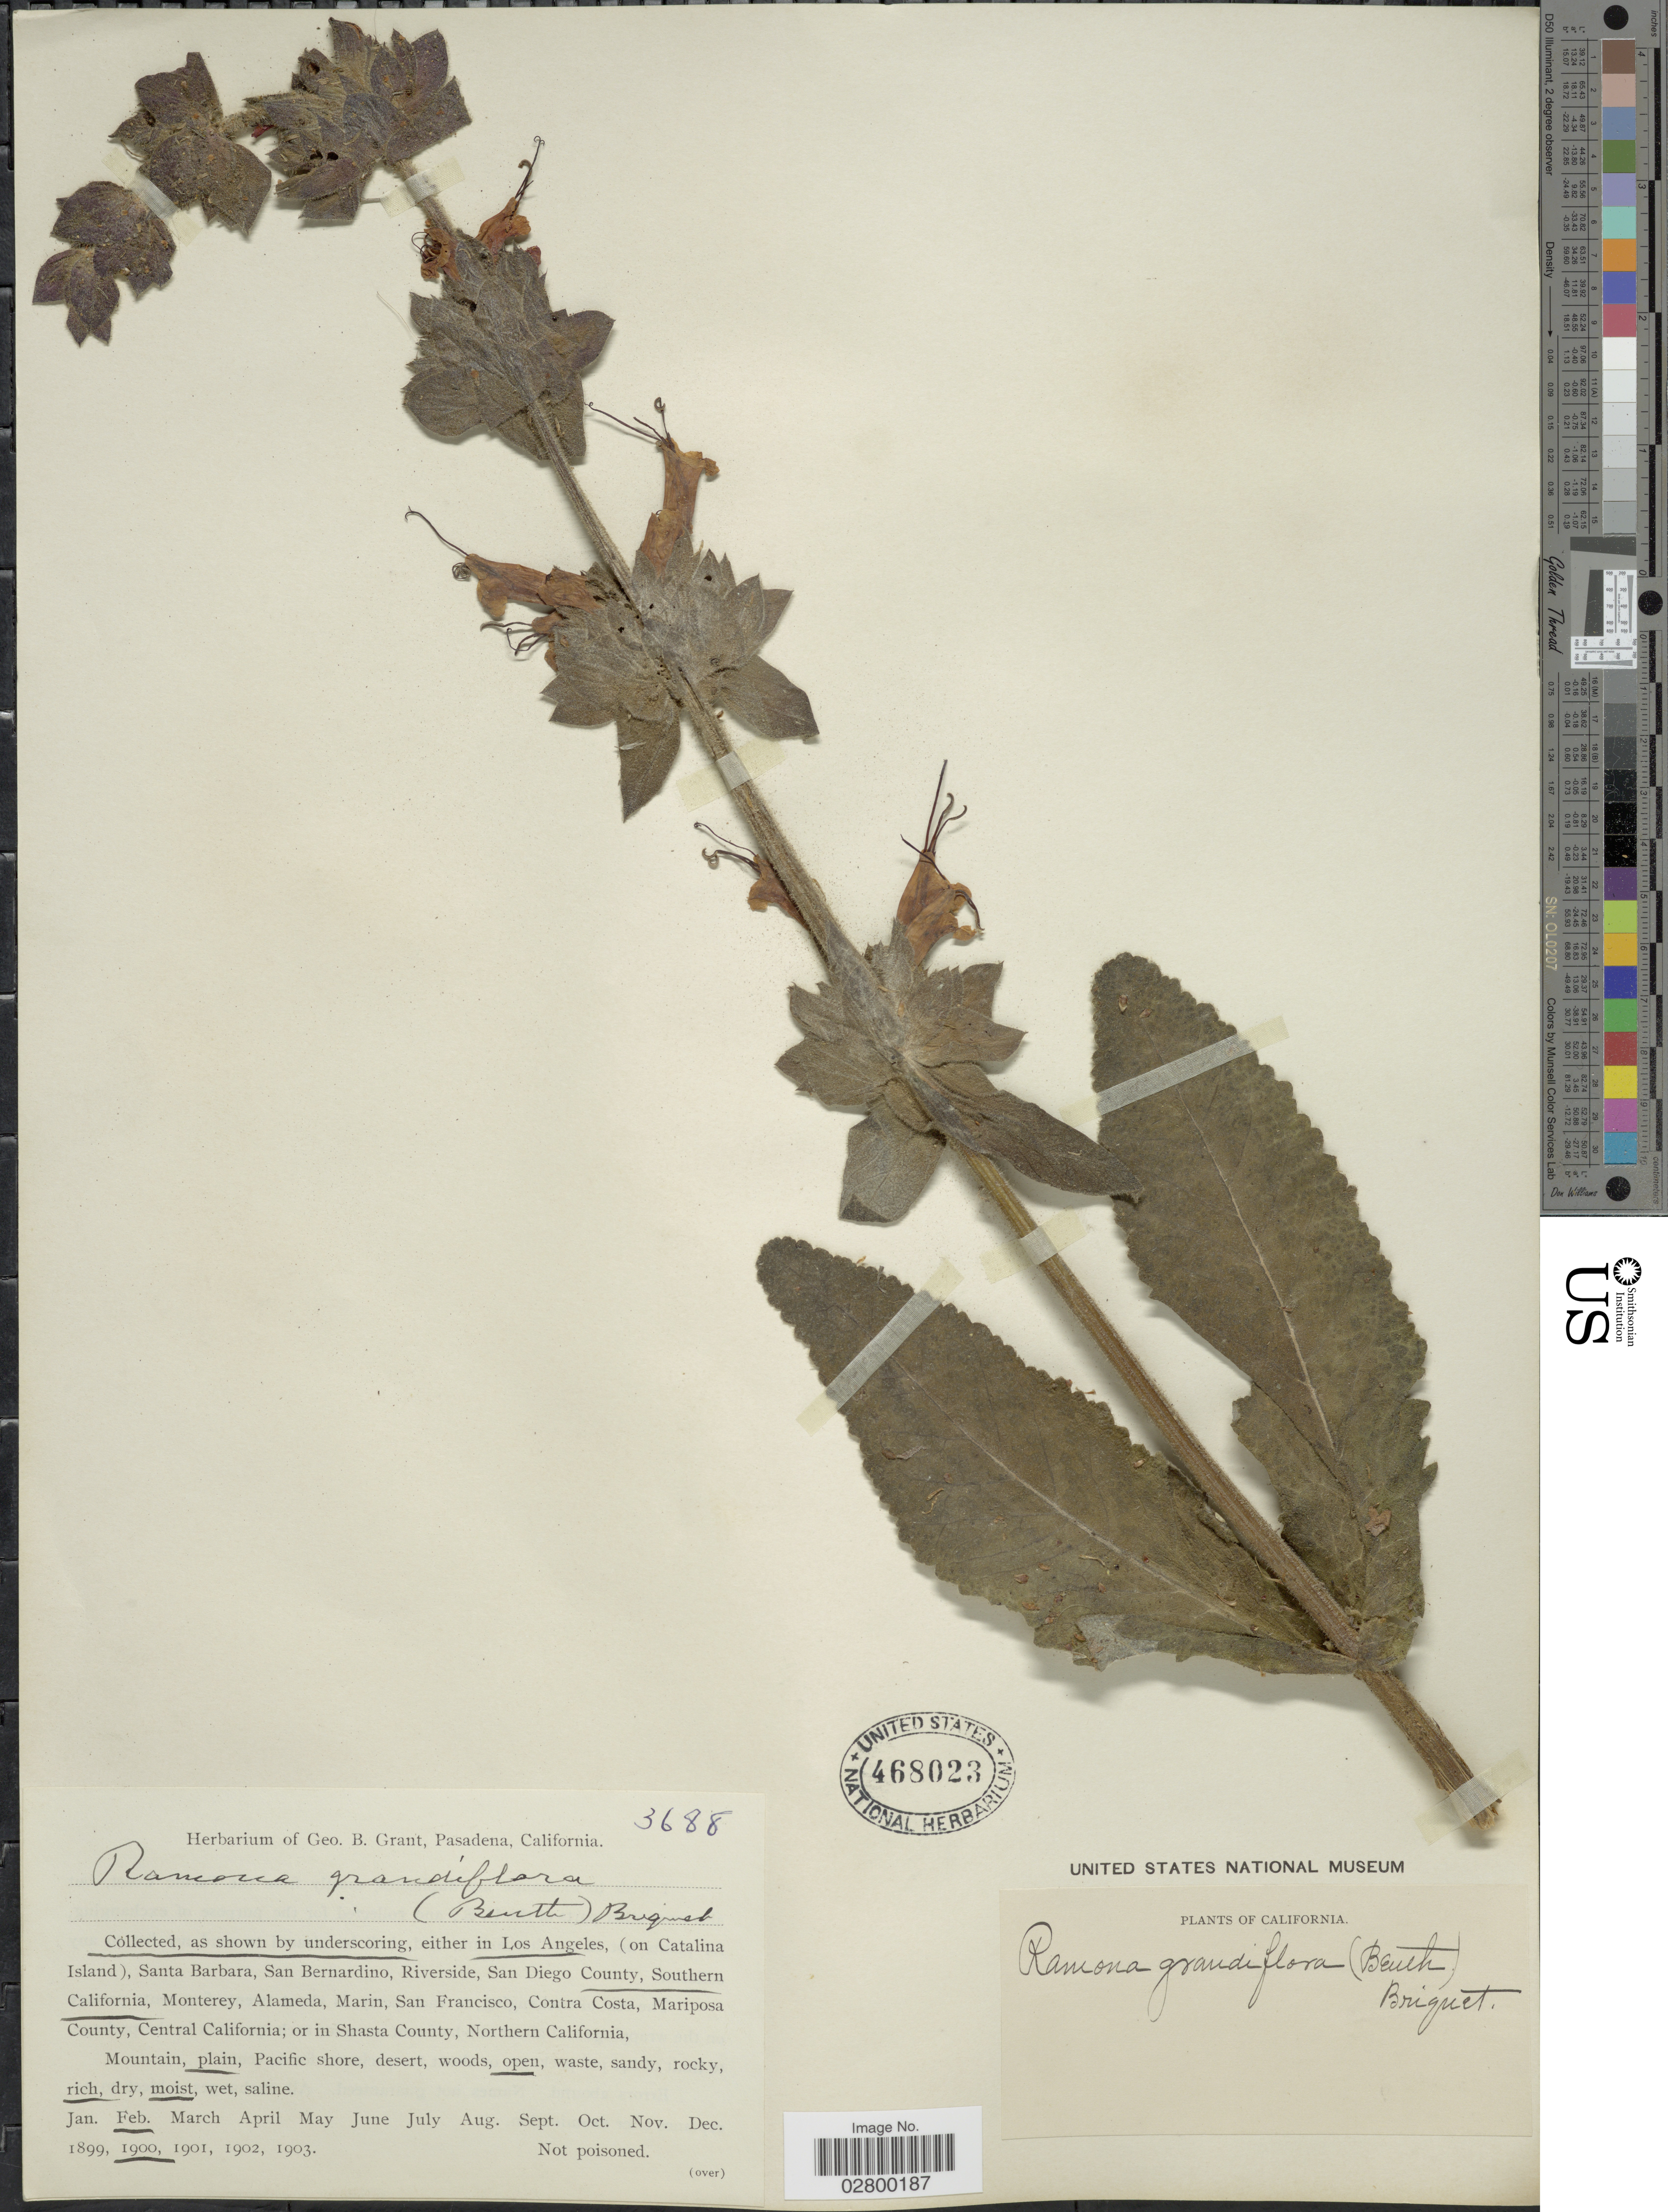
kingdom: Plantae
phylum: Tracheophyta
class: Magnoliopsida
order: Lamiales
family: Lamiaceae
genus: Salvia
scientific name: Salvia spathacea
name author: Greene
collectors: ex herb. Geo. B. Grant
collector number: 3688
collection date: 1900-02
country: United States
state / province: California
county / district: Los Angeles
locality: Los Angeles, County Southern California.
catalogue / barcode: US 468023